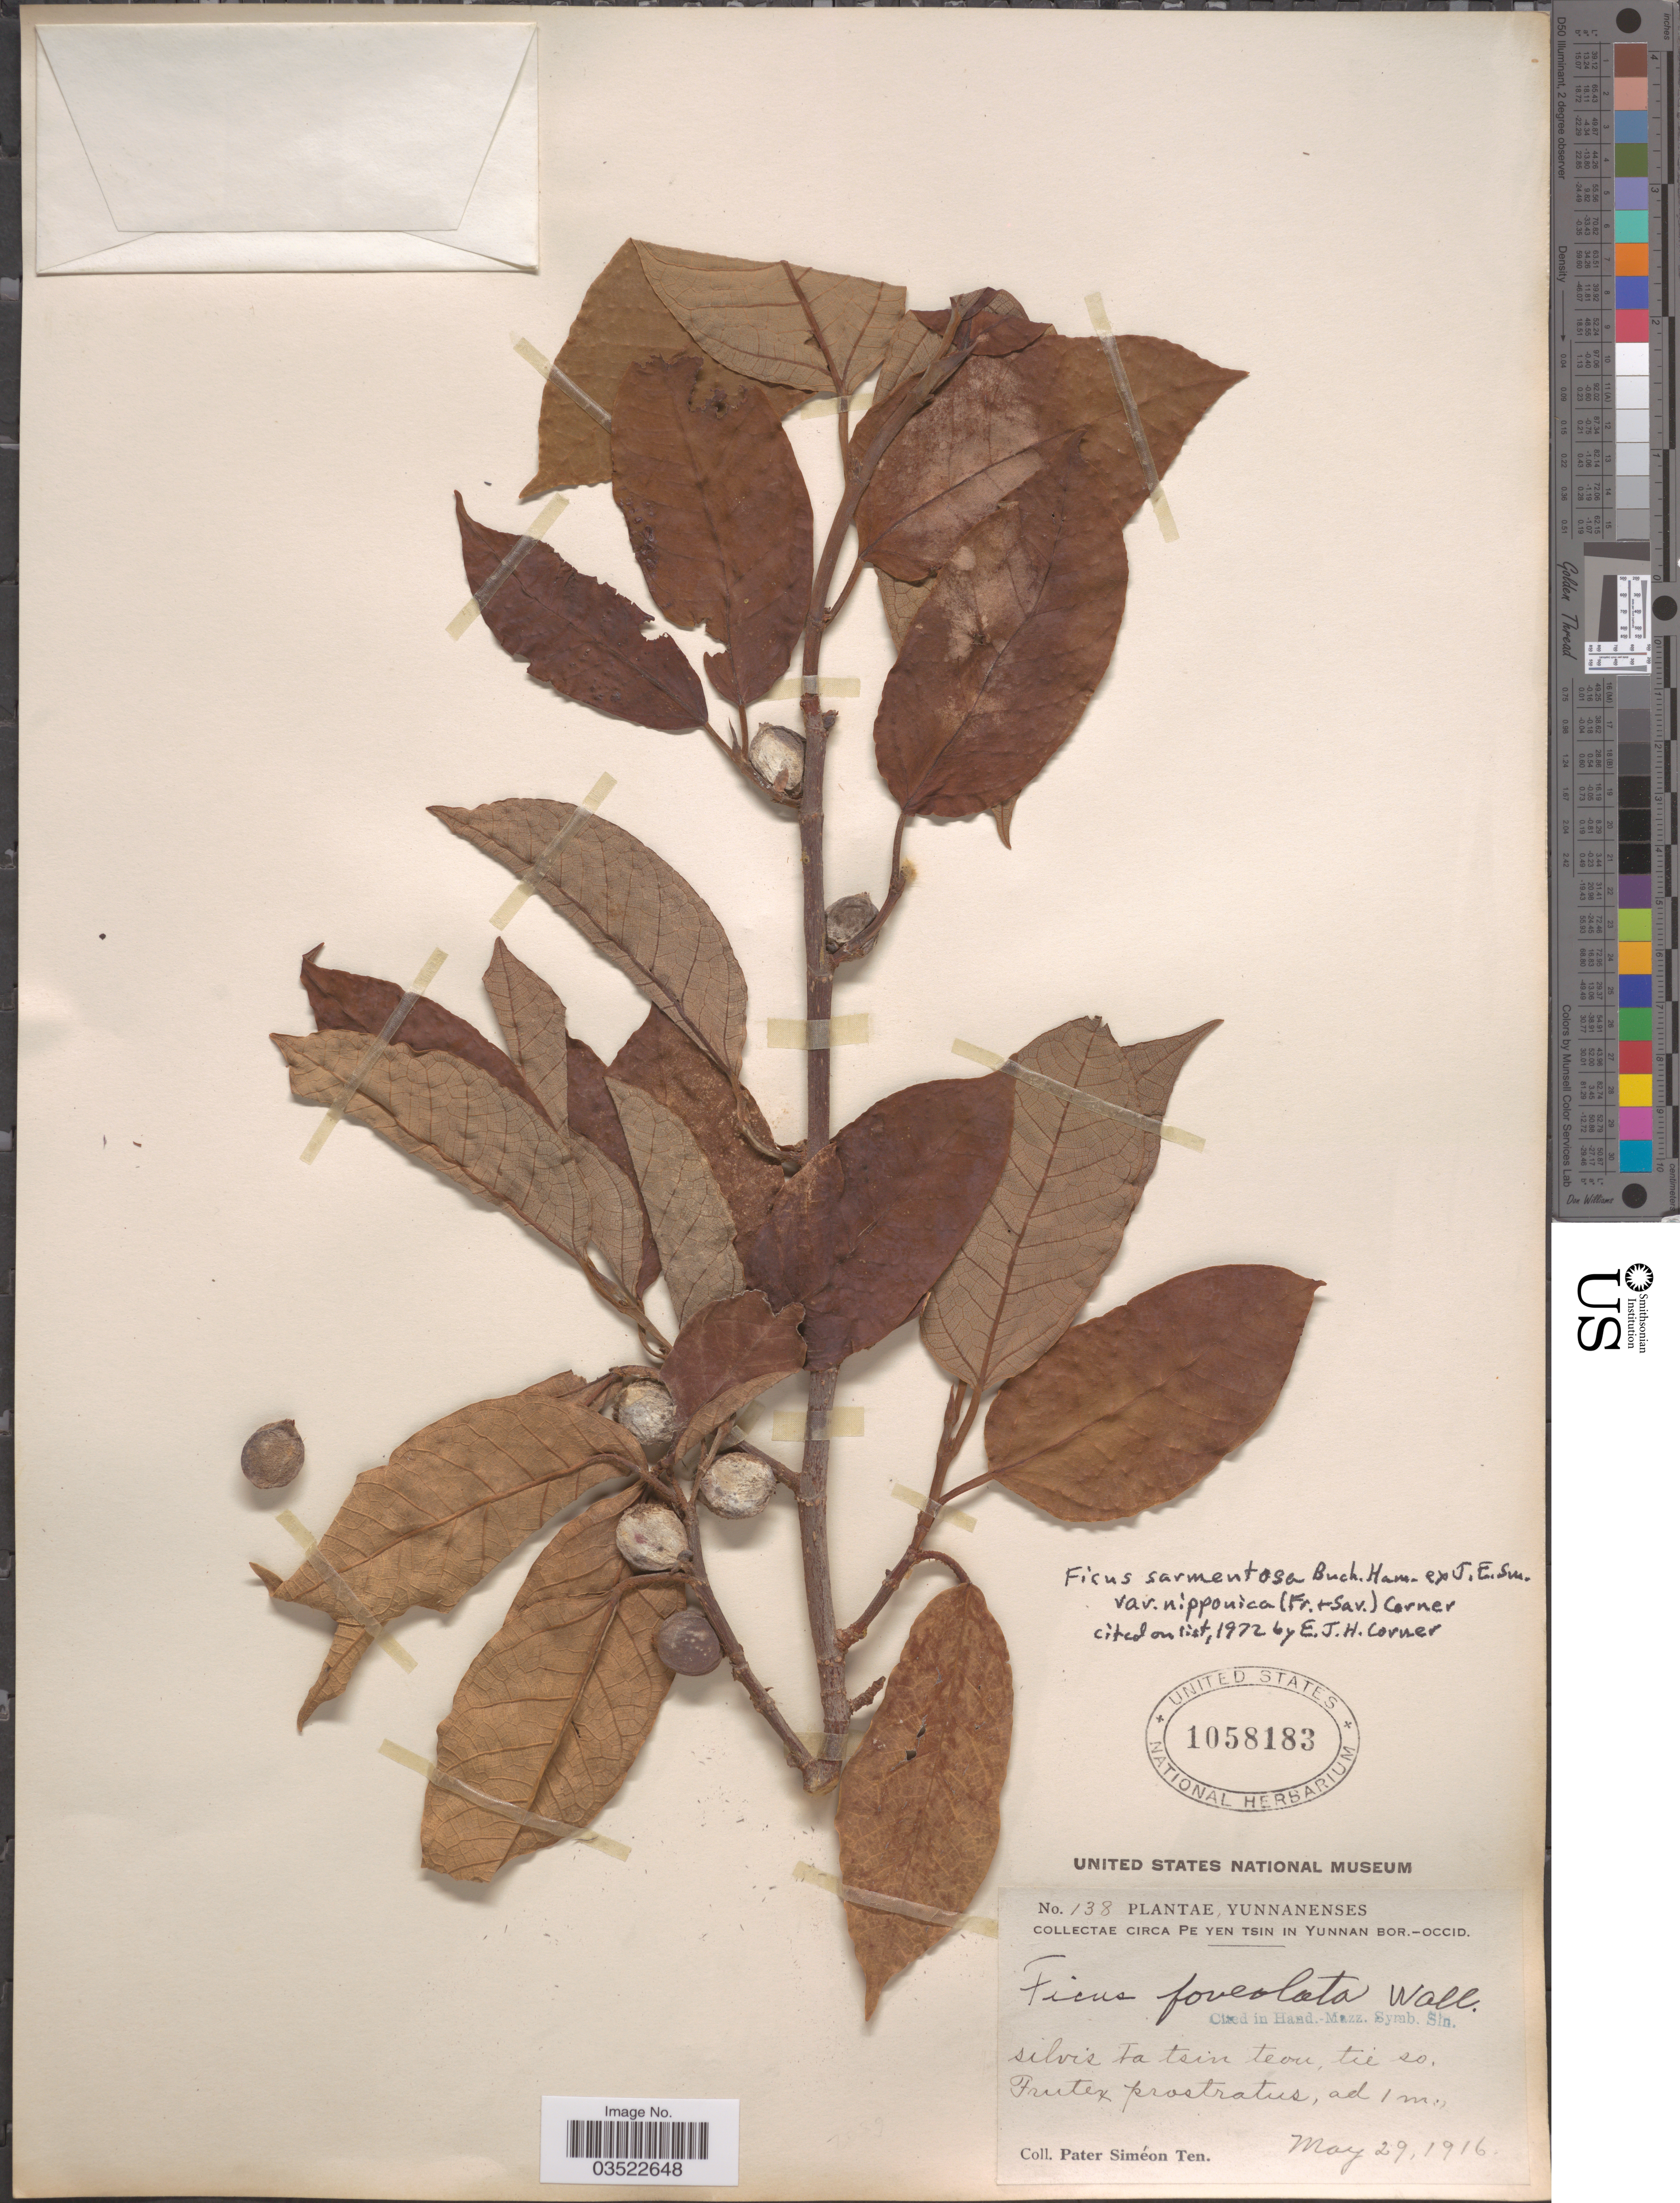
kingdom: Plantae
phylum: Tracheophyta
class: Magnoliopsida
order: Rosales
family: Moraceae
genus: Ficus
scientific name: Ficus sarmentosa var. nipponica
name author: (Franch. & Sav.) Corner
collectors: P. S. Ten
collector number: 138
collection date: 1916-05-29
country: China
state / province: Yunnan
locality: Circa Pe Yen Tsin in Yunnan Bor.-Occid. Silvis Ta tsin teou, tie so.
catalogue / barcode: US 1058183